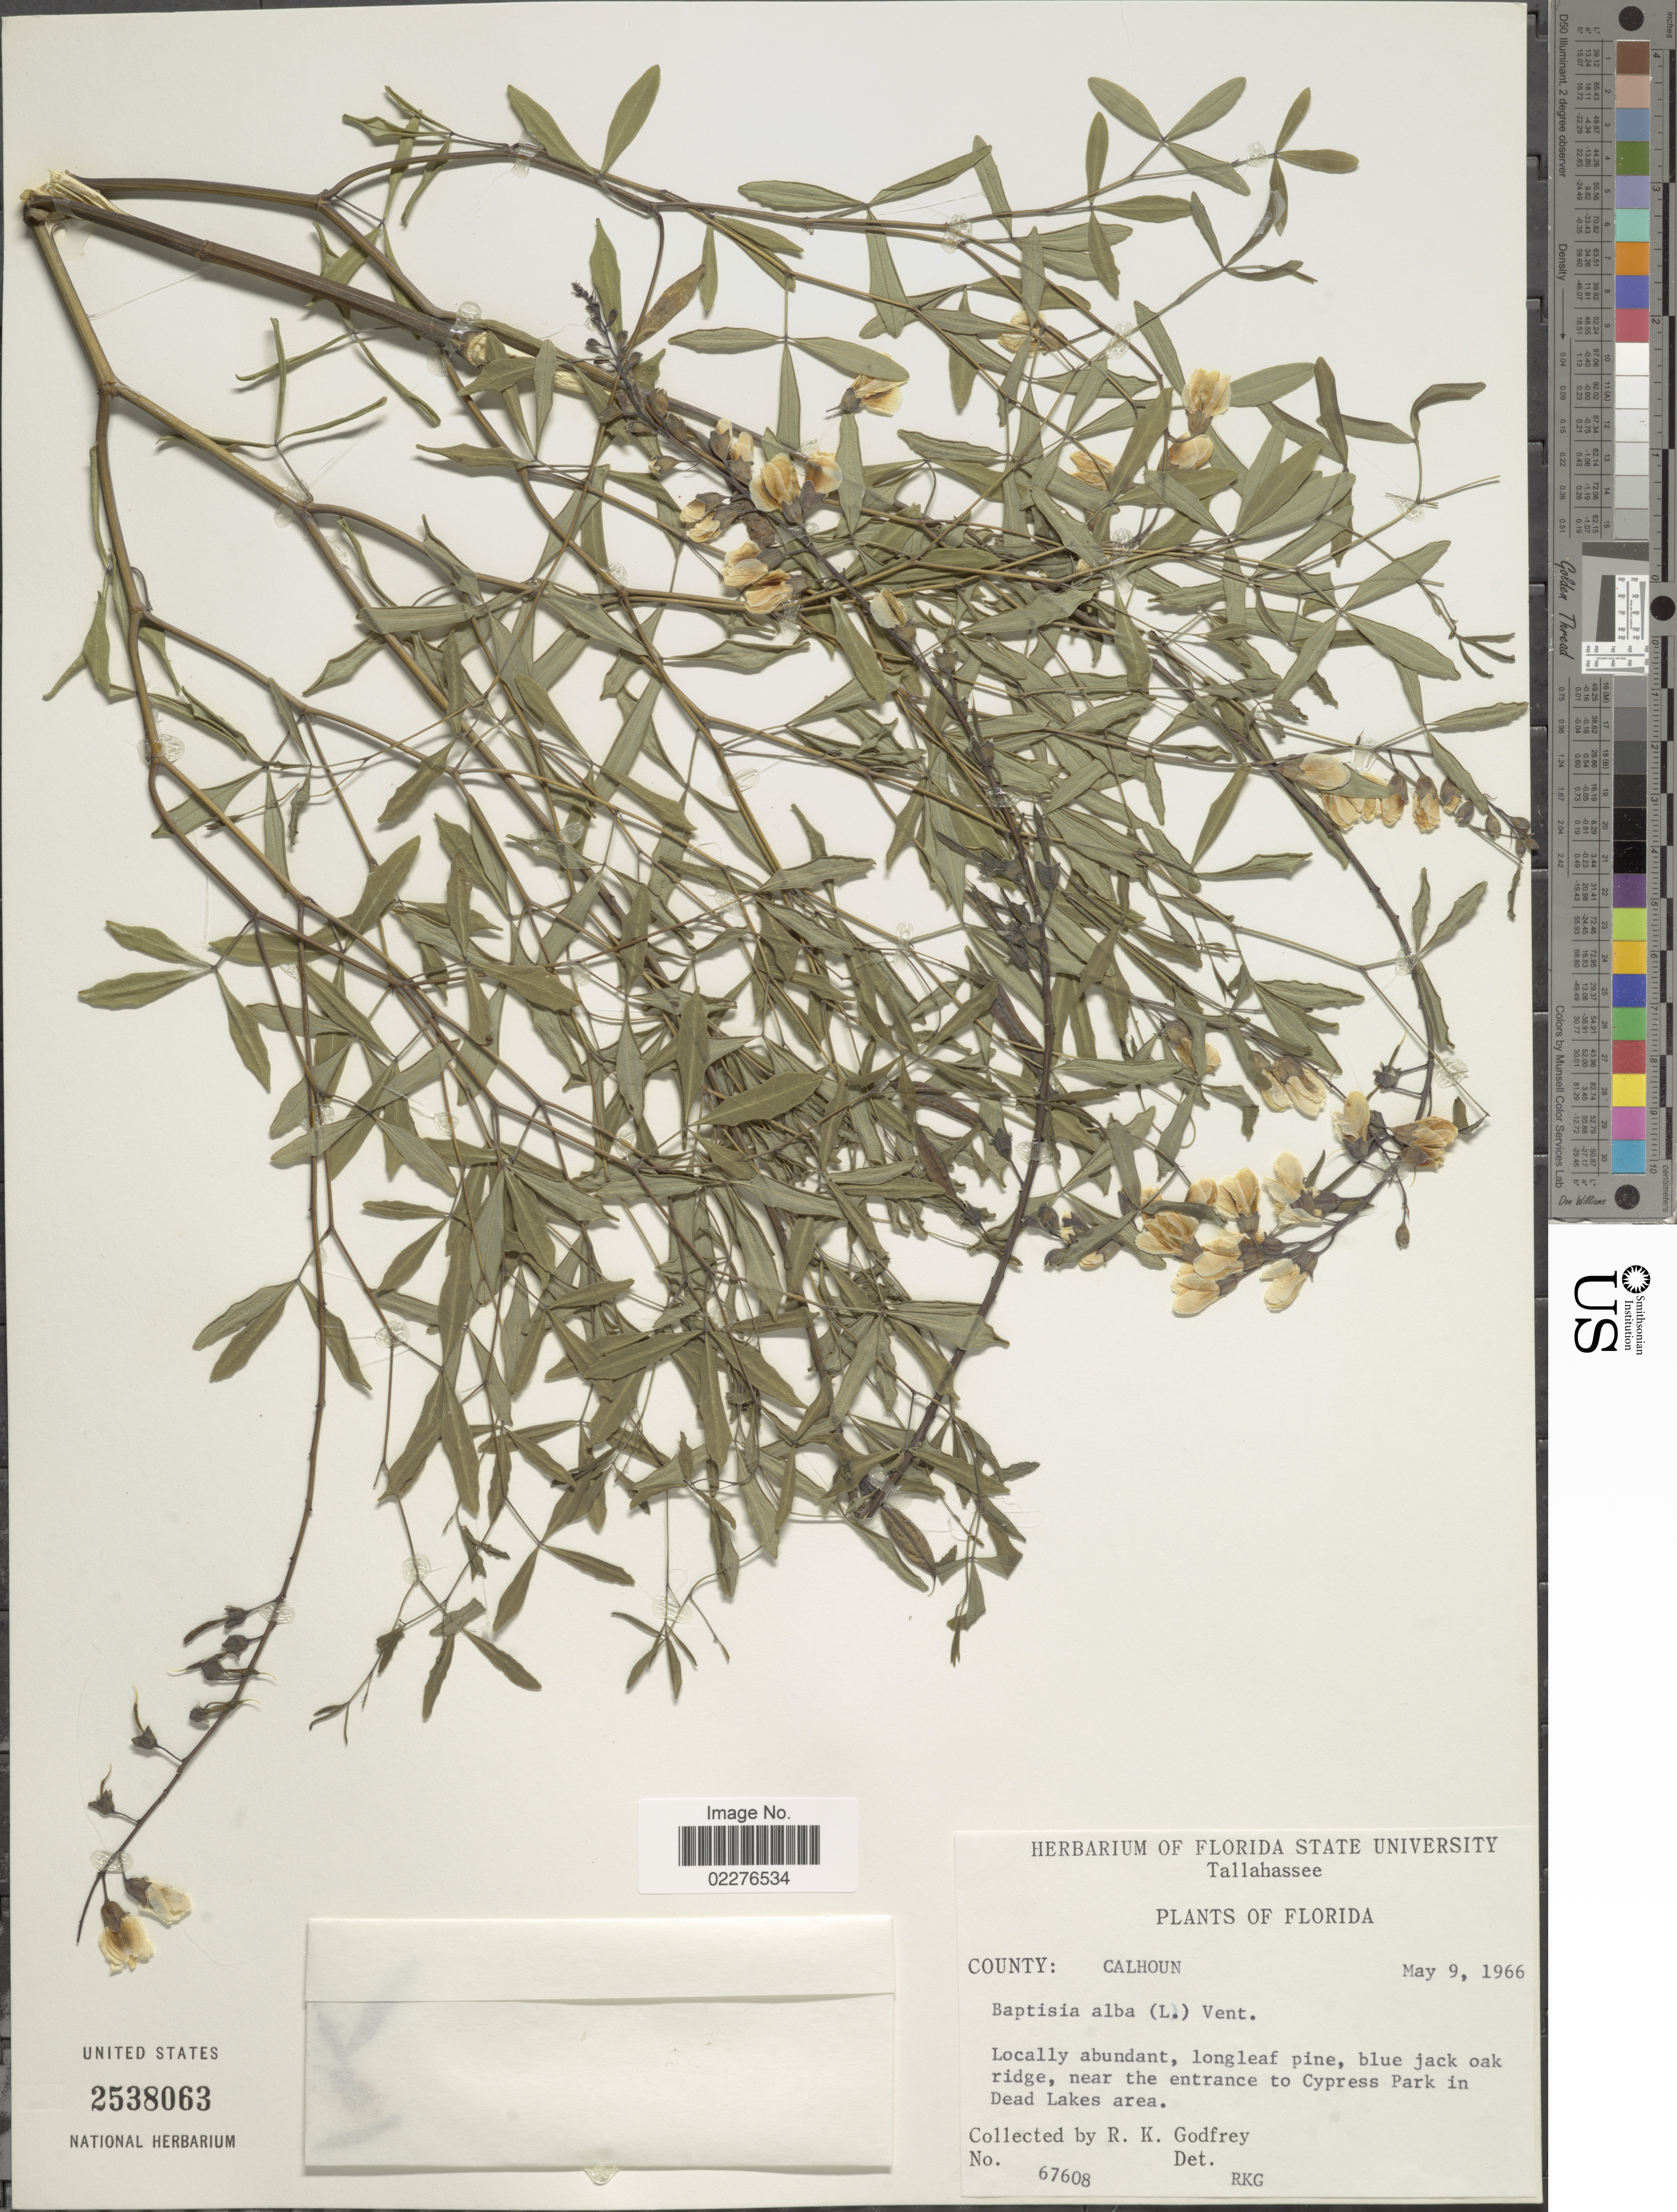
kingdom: Plantae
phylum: Tracheophyta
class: Magnoliopsida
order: Fabales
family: Fabaceae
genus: Baptisia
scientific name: Baptisia alba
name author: (L.) Vent.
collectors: R. K. Godfrey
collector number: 67608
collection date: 1966-05-09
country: United States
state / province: Florida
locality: Calhoun County, blue jack oak ridge, near the entrance to Cypress Park in Dead Lakes area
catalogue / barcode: US 2538063